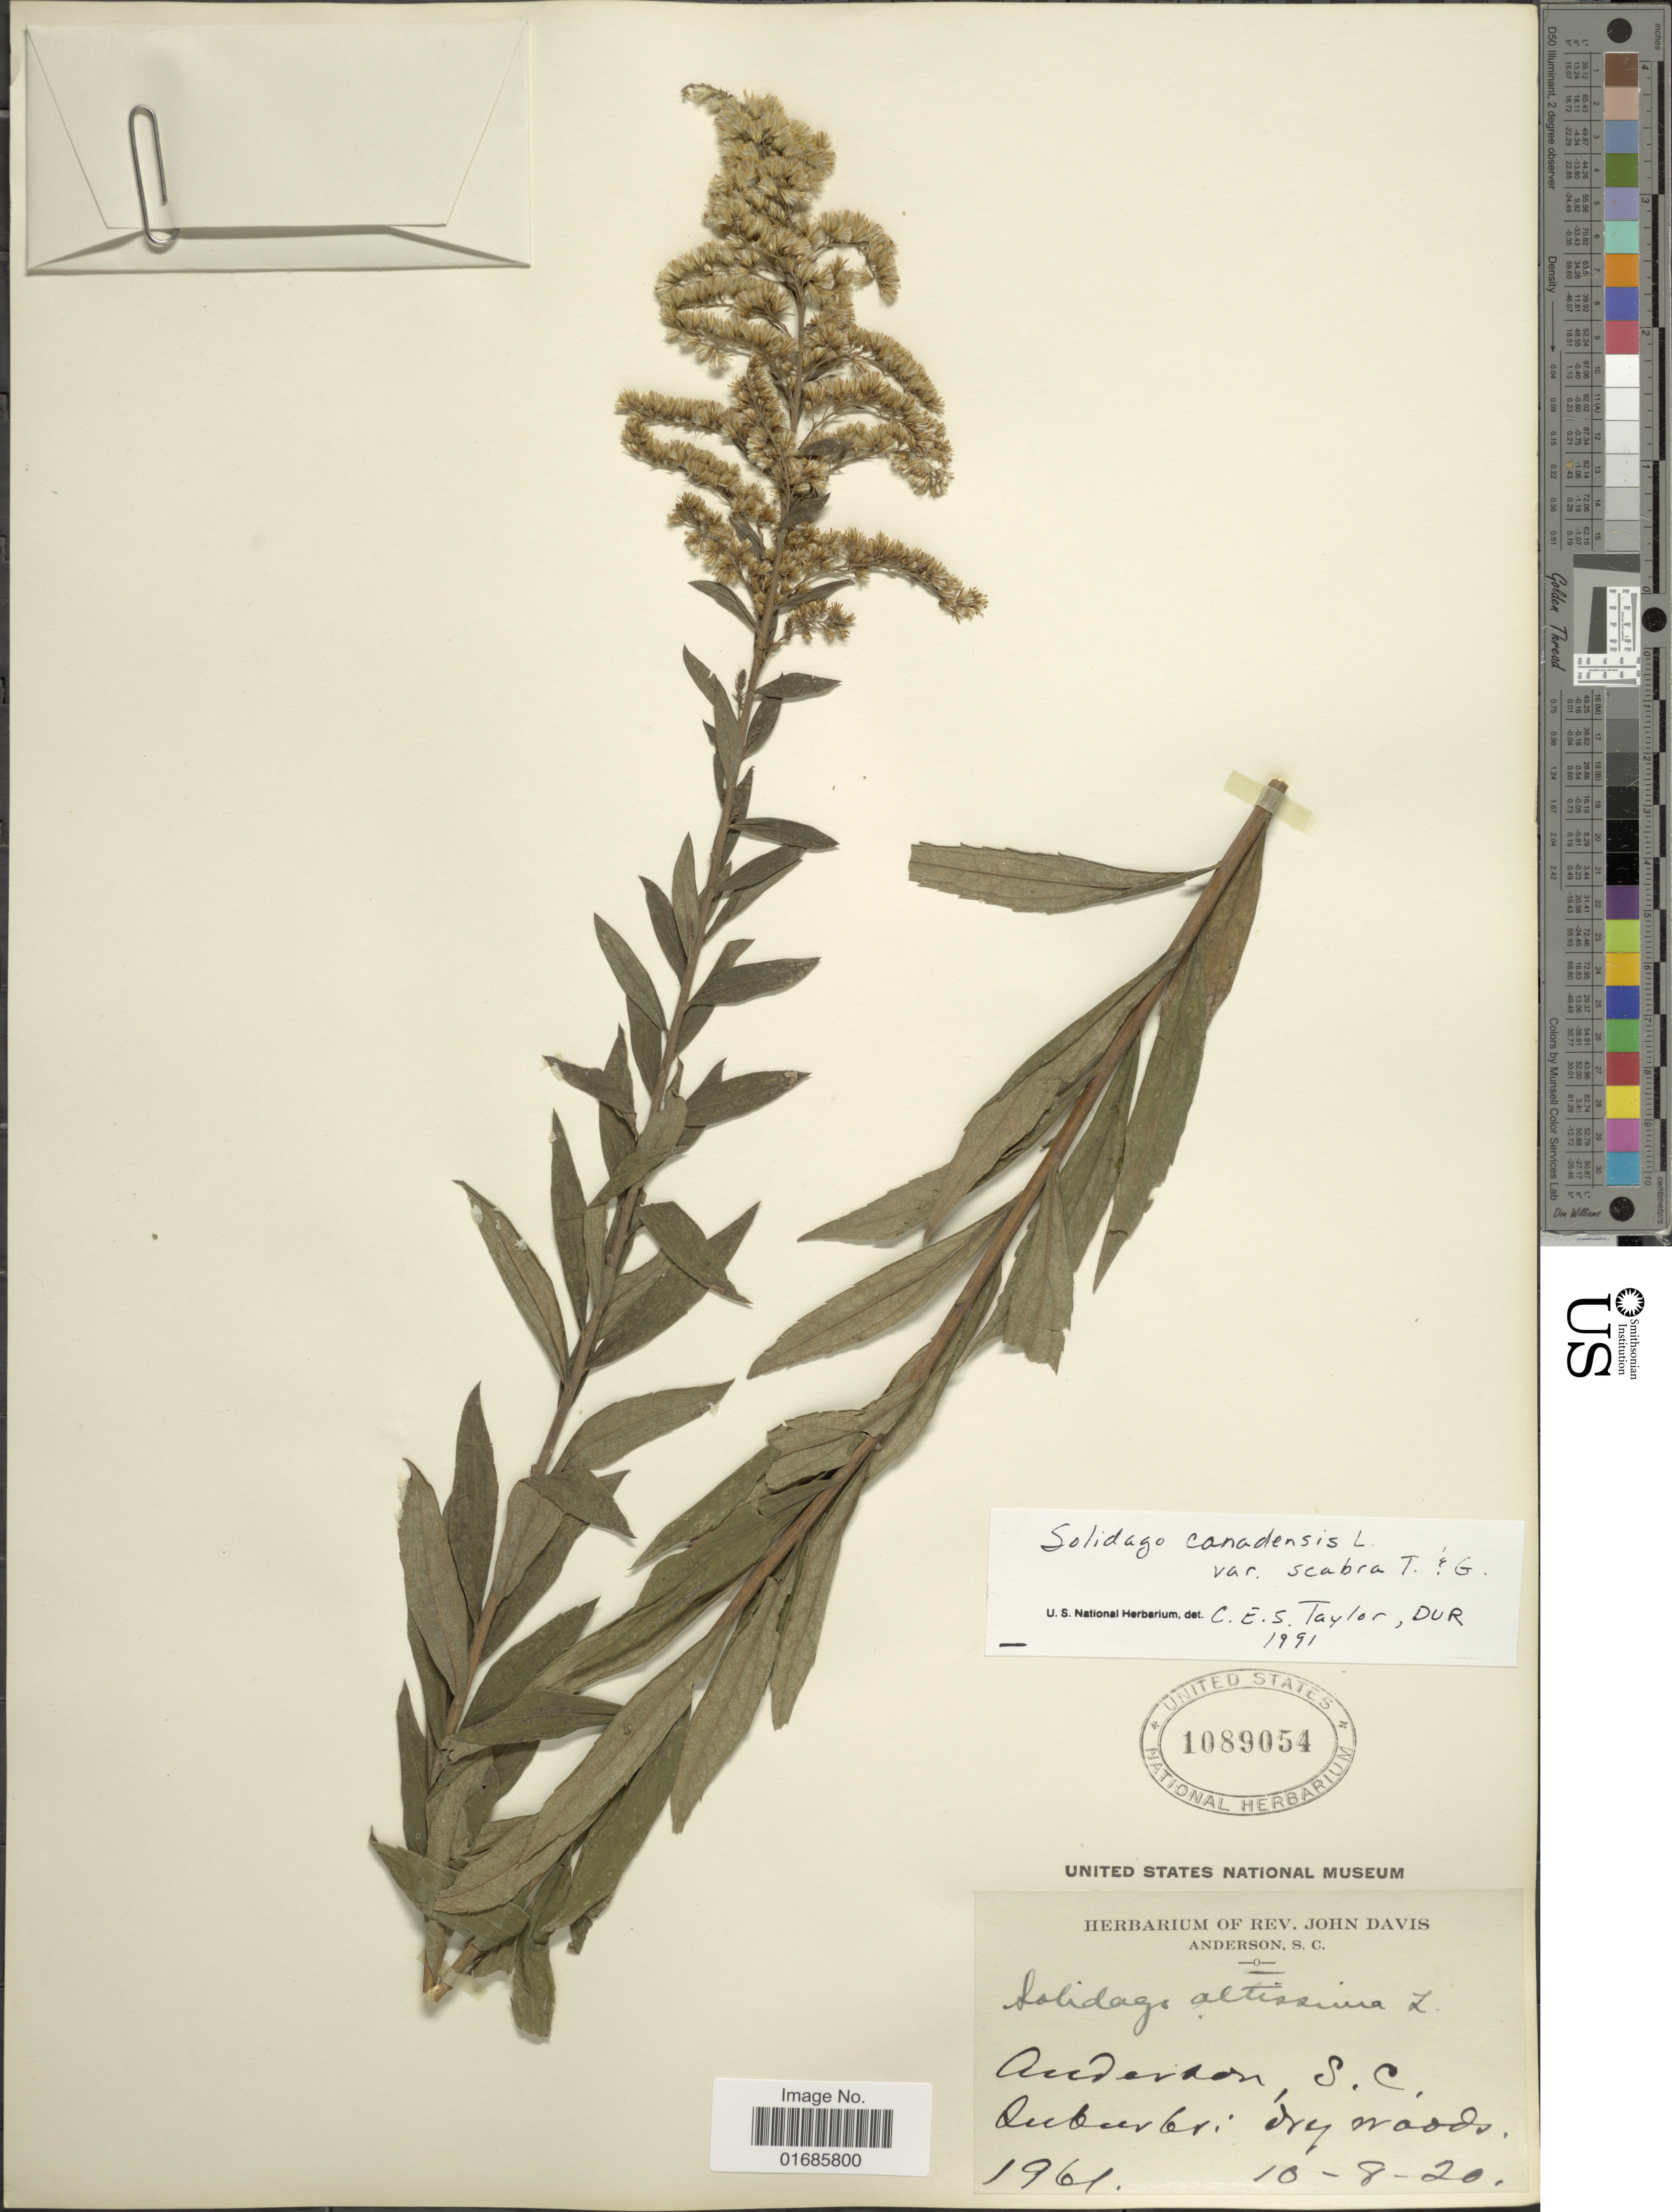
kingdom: Plantae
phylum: Tracheophyta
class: Magnoliopsida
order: Asterales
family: Asteraceae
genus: Solidago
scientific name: Solidago canadensis var. scabra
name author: (Muhl. ex Willd.) Torr. & A. Gray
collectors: ex herb. Rev. John Davis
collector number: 1961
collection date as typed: Transcribed d/m/y: 8/10/20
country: United States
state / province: South Carolina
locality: Anderson, Suburbs, Dry woods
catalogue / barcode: US 1089054